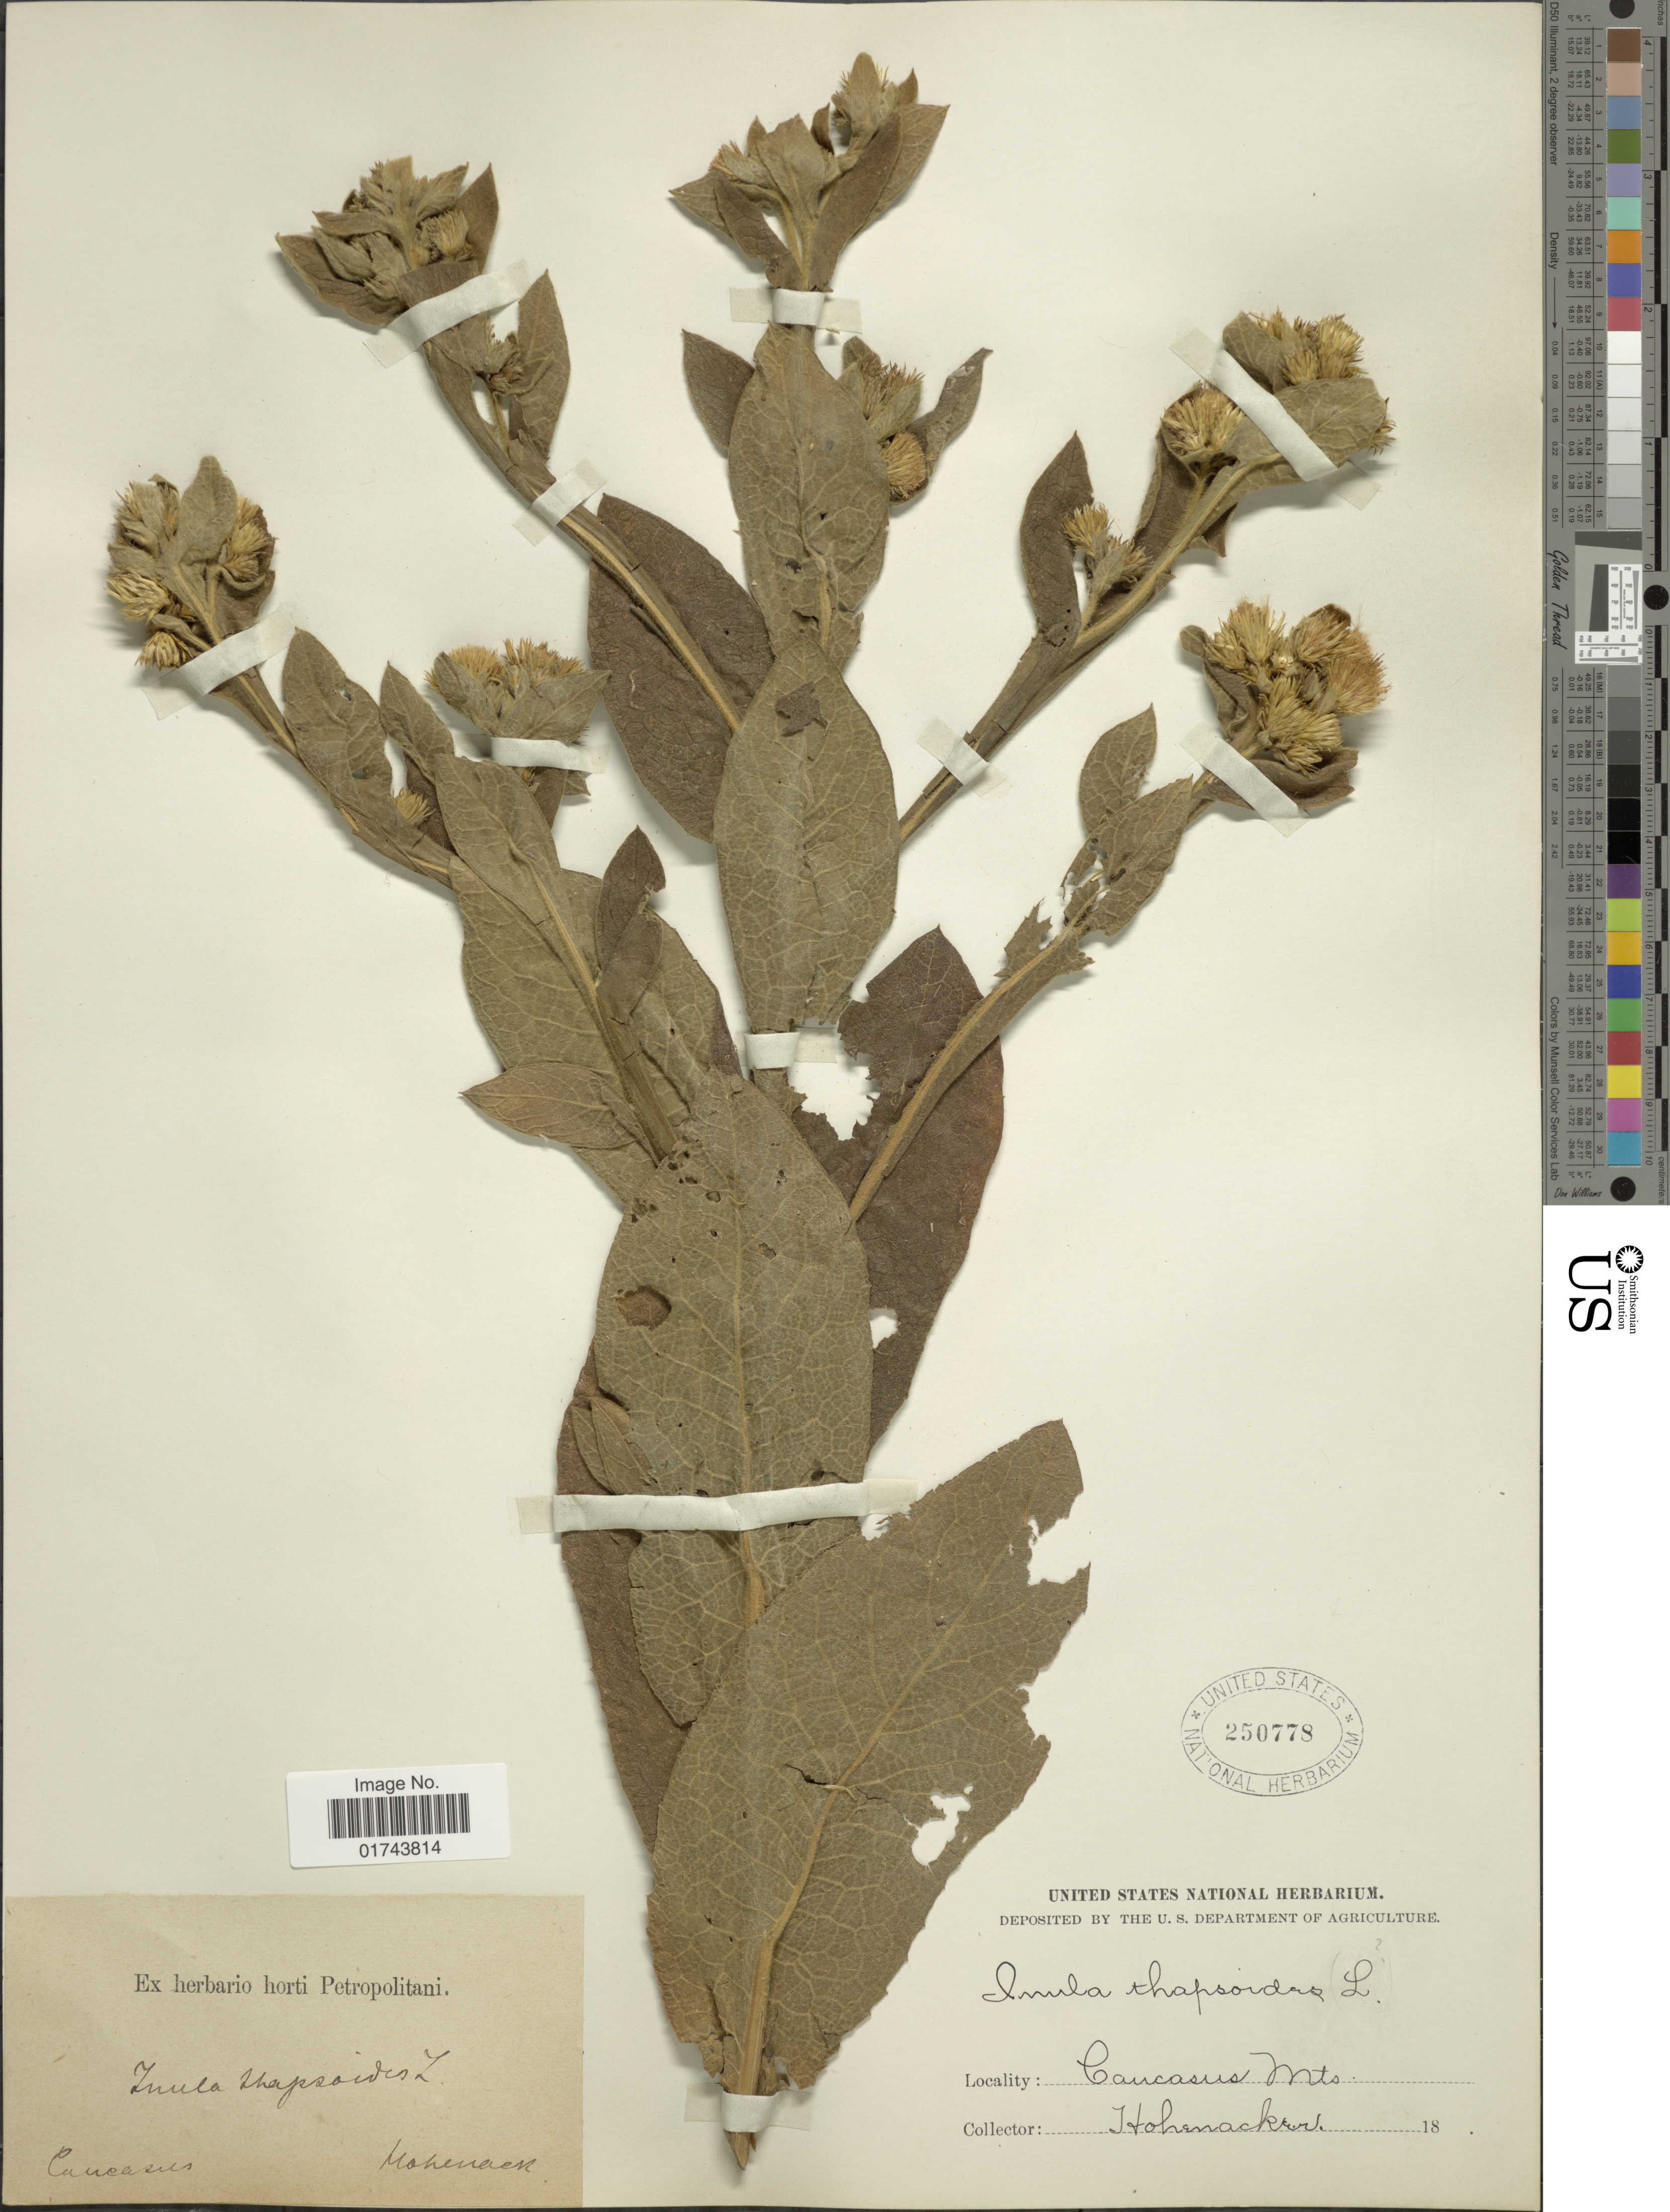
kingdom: Plantae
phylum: Tracheophyta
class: Magnoliopsida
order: Asterales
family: Asteraceae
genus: Inula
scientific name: Inula thapsoides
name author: (Willd.) Spreng.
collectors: Hohenacker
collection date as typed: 18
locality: Caucasus Mts.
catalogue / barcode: US 250778